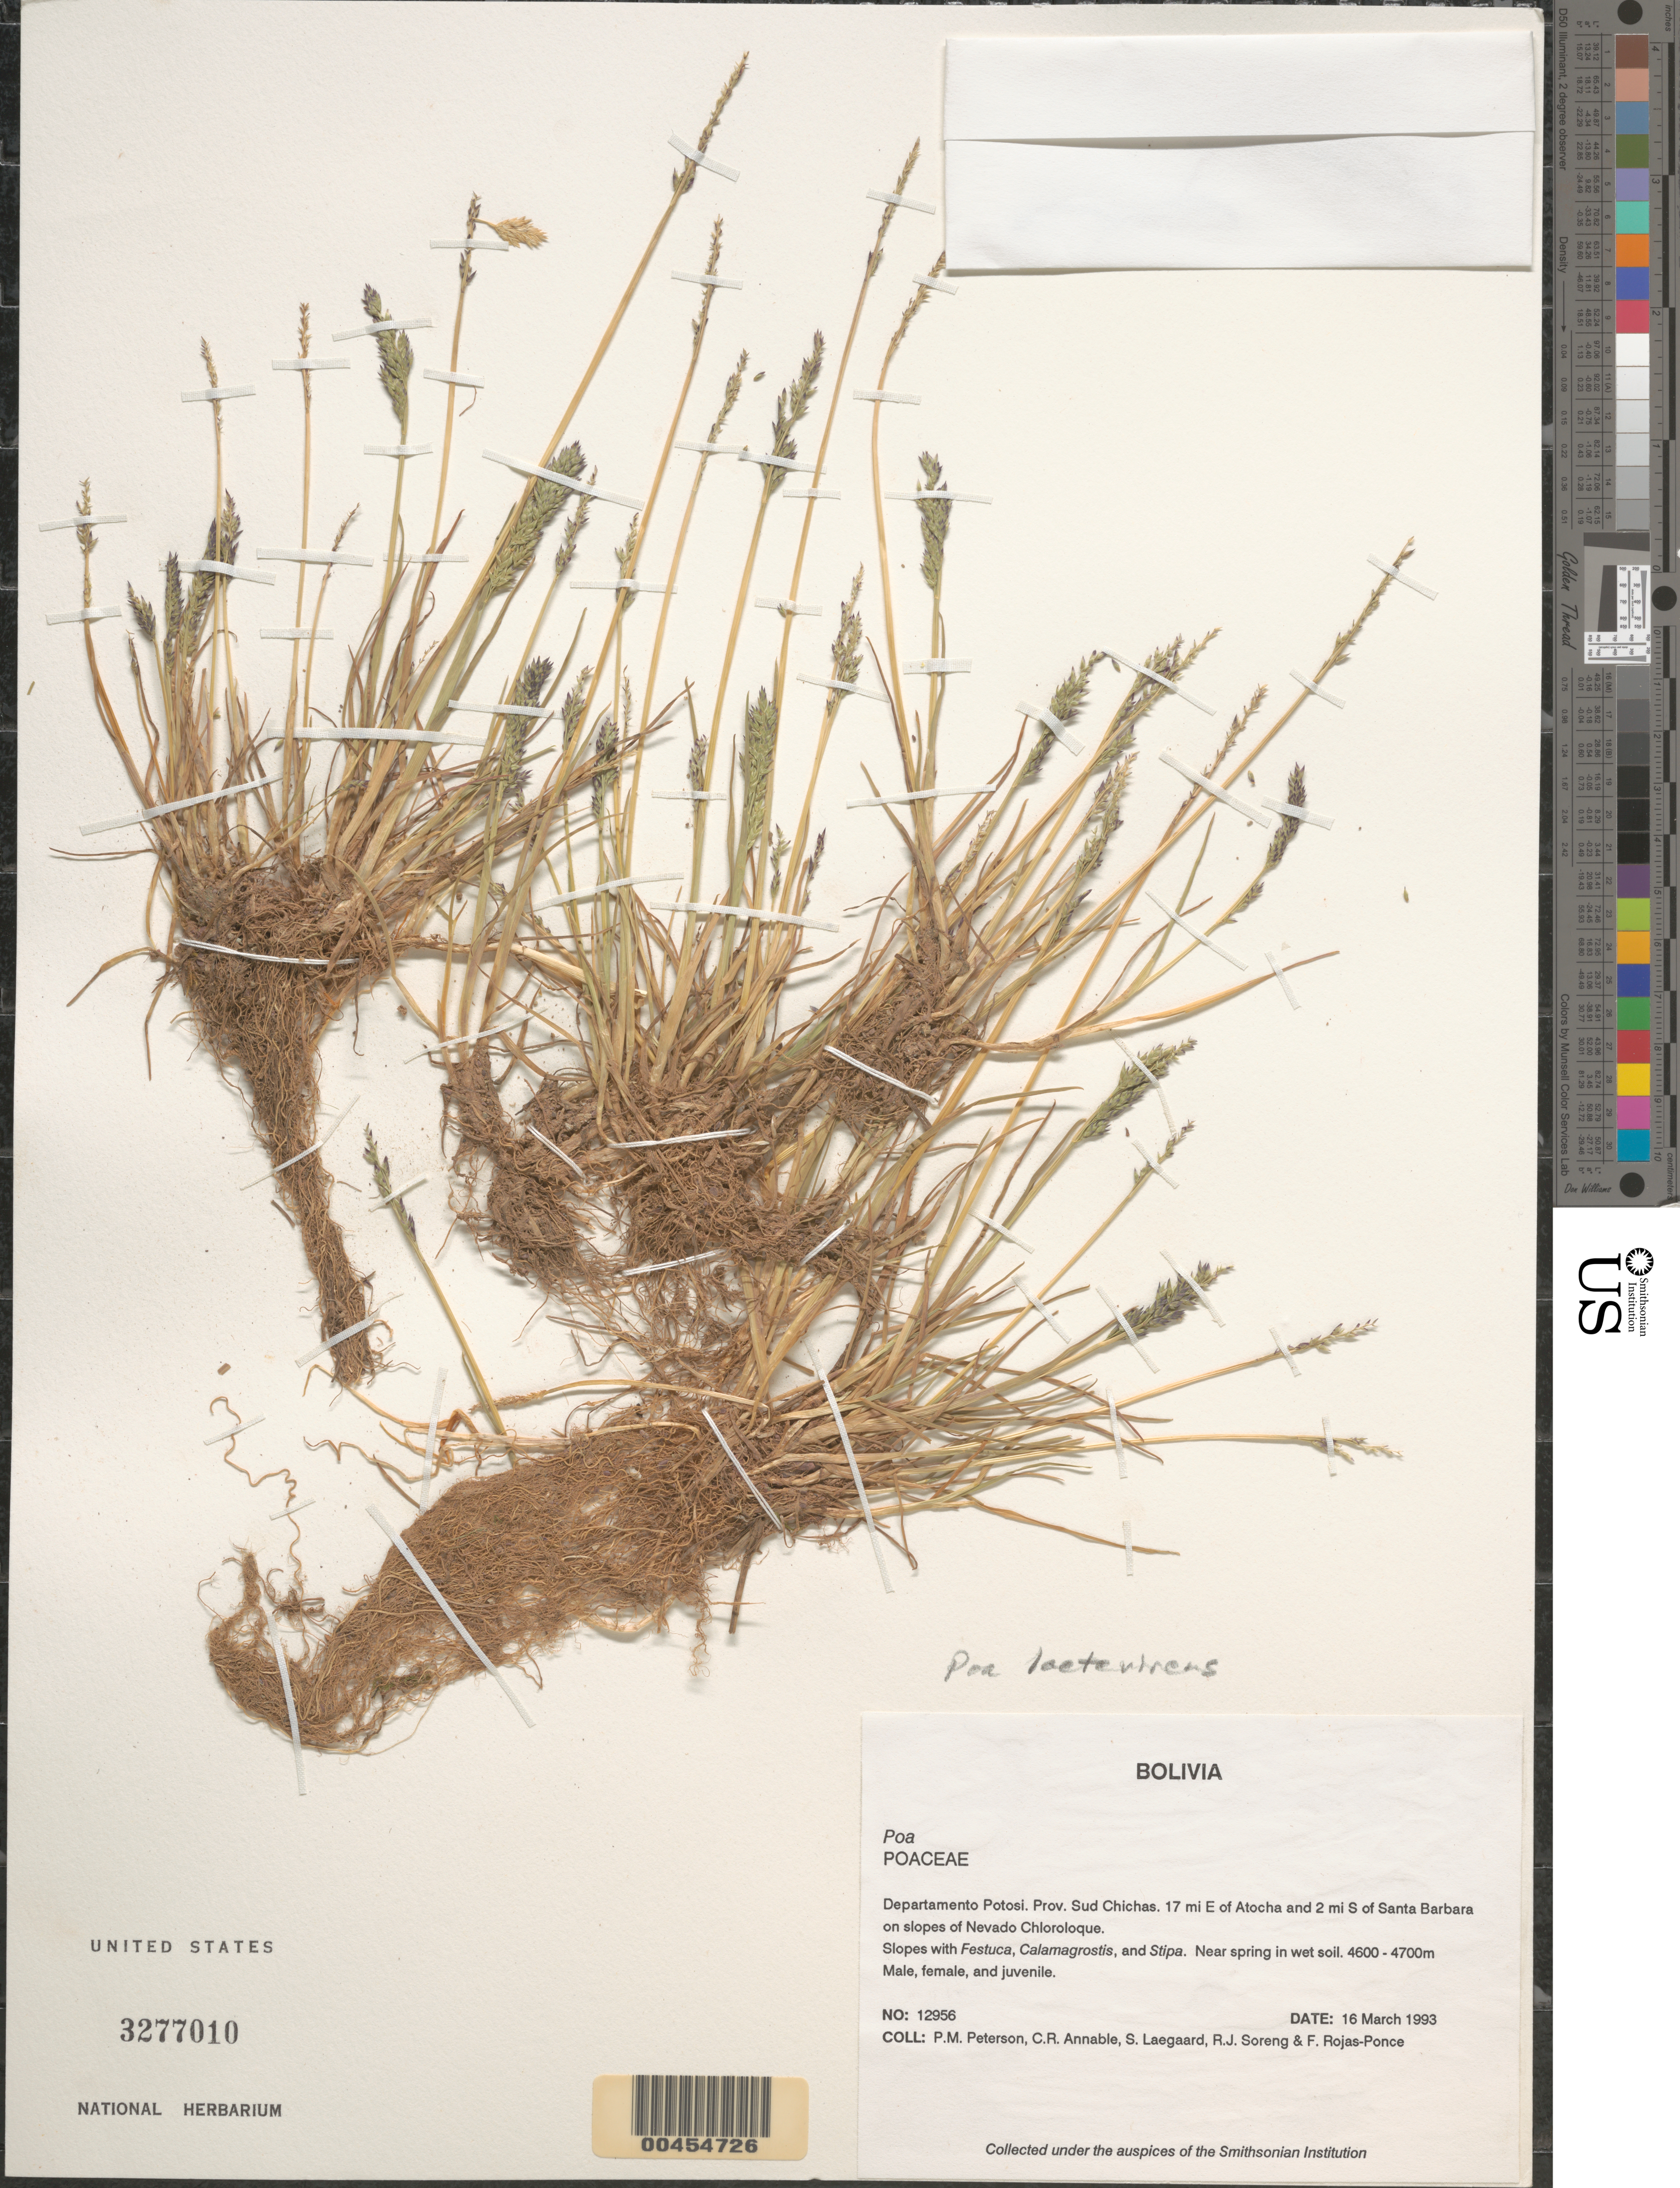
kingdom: Plantae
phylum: Tracheophyta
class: Liliopsida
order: Poales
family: Poaceae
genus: Poa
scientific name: Poa laetevirens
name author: R.E. Fr.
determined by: Soreng, Robert J., Research Associate (BOT), Smithsonian Institution - National Museum of Natural History (UNITED STATES)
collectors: P. M. Peterson, C. R. Annable, S. Lægaard, R. J. Soreng & F. Rojas-Ponce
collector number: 12956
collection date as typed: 16 Mar 1993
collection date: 1993-03-16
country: Bolivia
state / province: Potosí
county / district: Sud Chichas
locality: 17 mi E of Atocha and 2 mi S of Santa Barbara on slopes of Nevada Chloroloque.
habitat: Slopes with Festuca, Calamagrostis, and Stipa. Near spring in wet soil.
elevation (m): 4600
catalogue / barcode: US 3277010